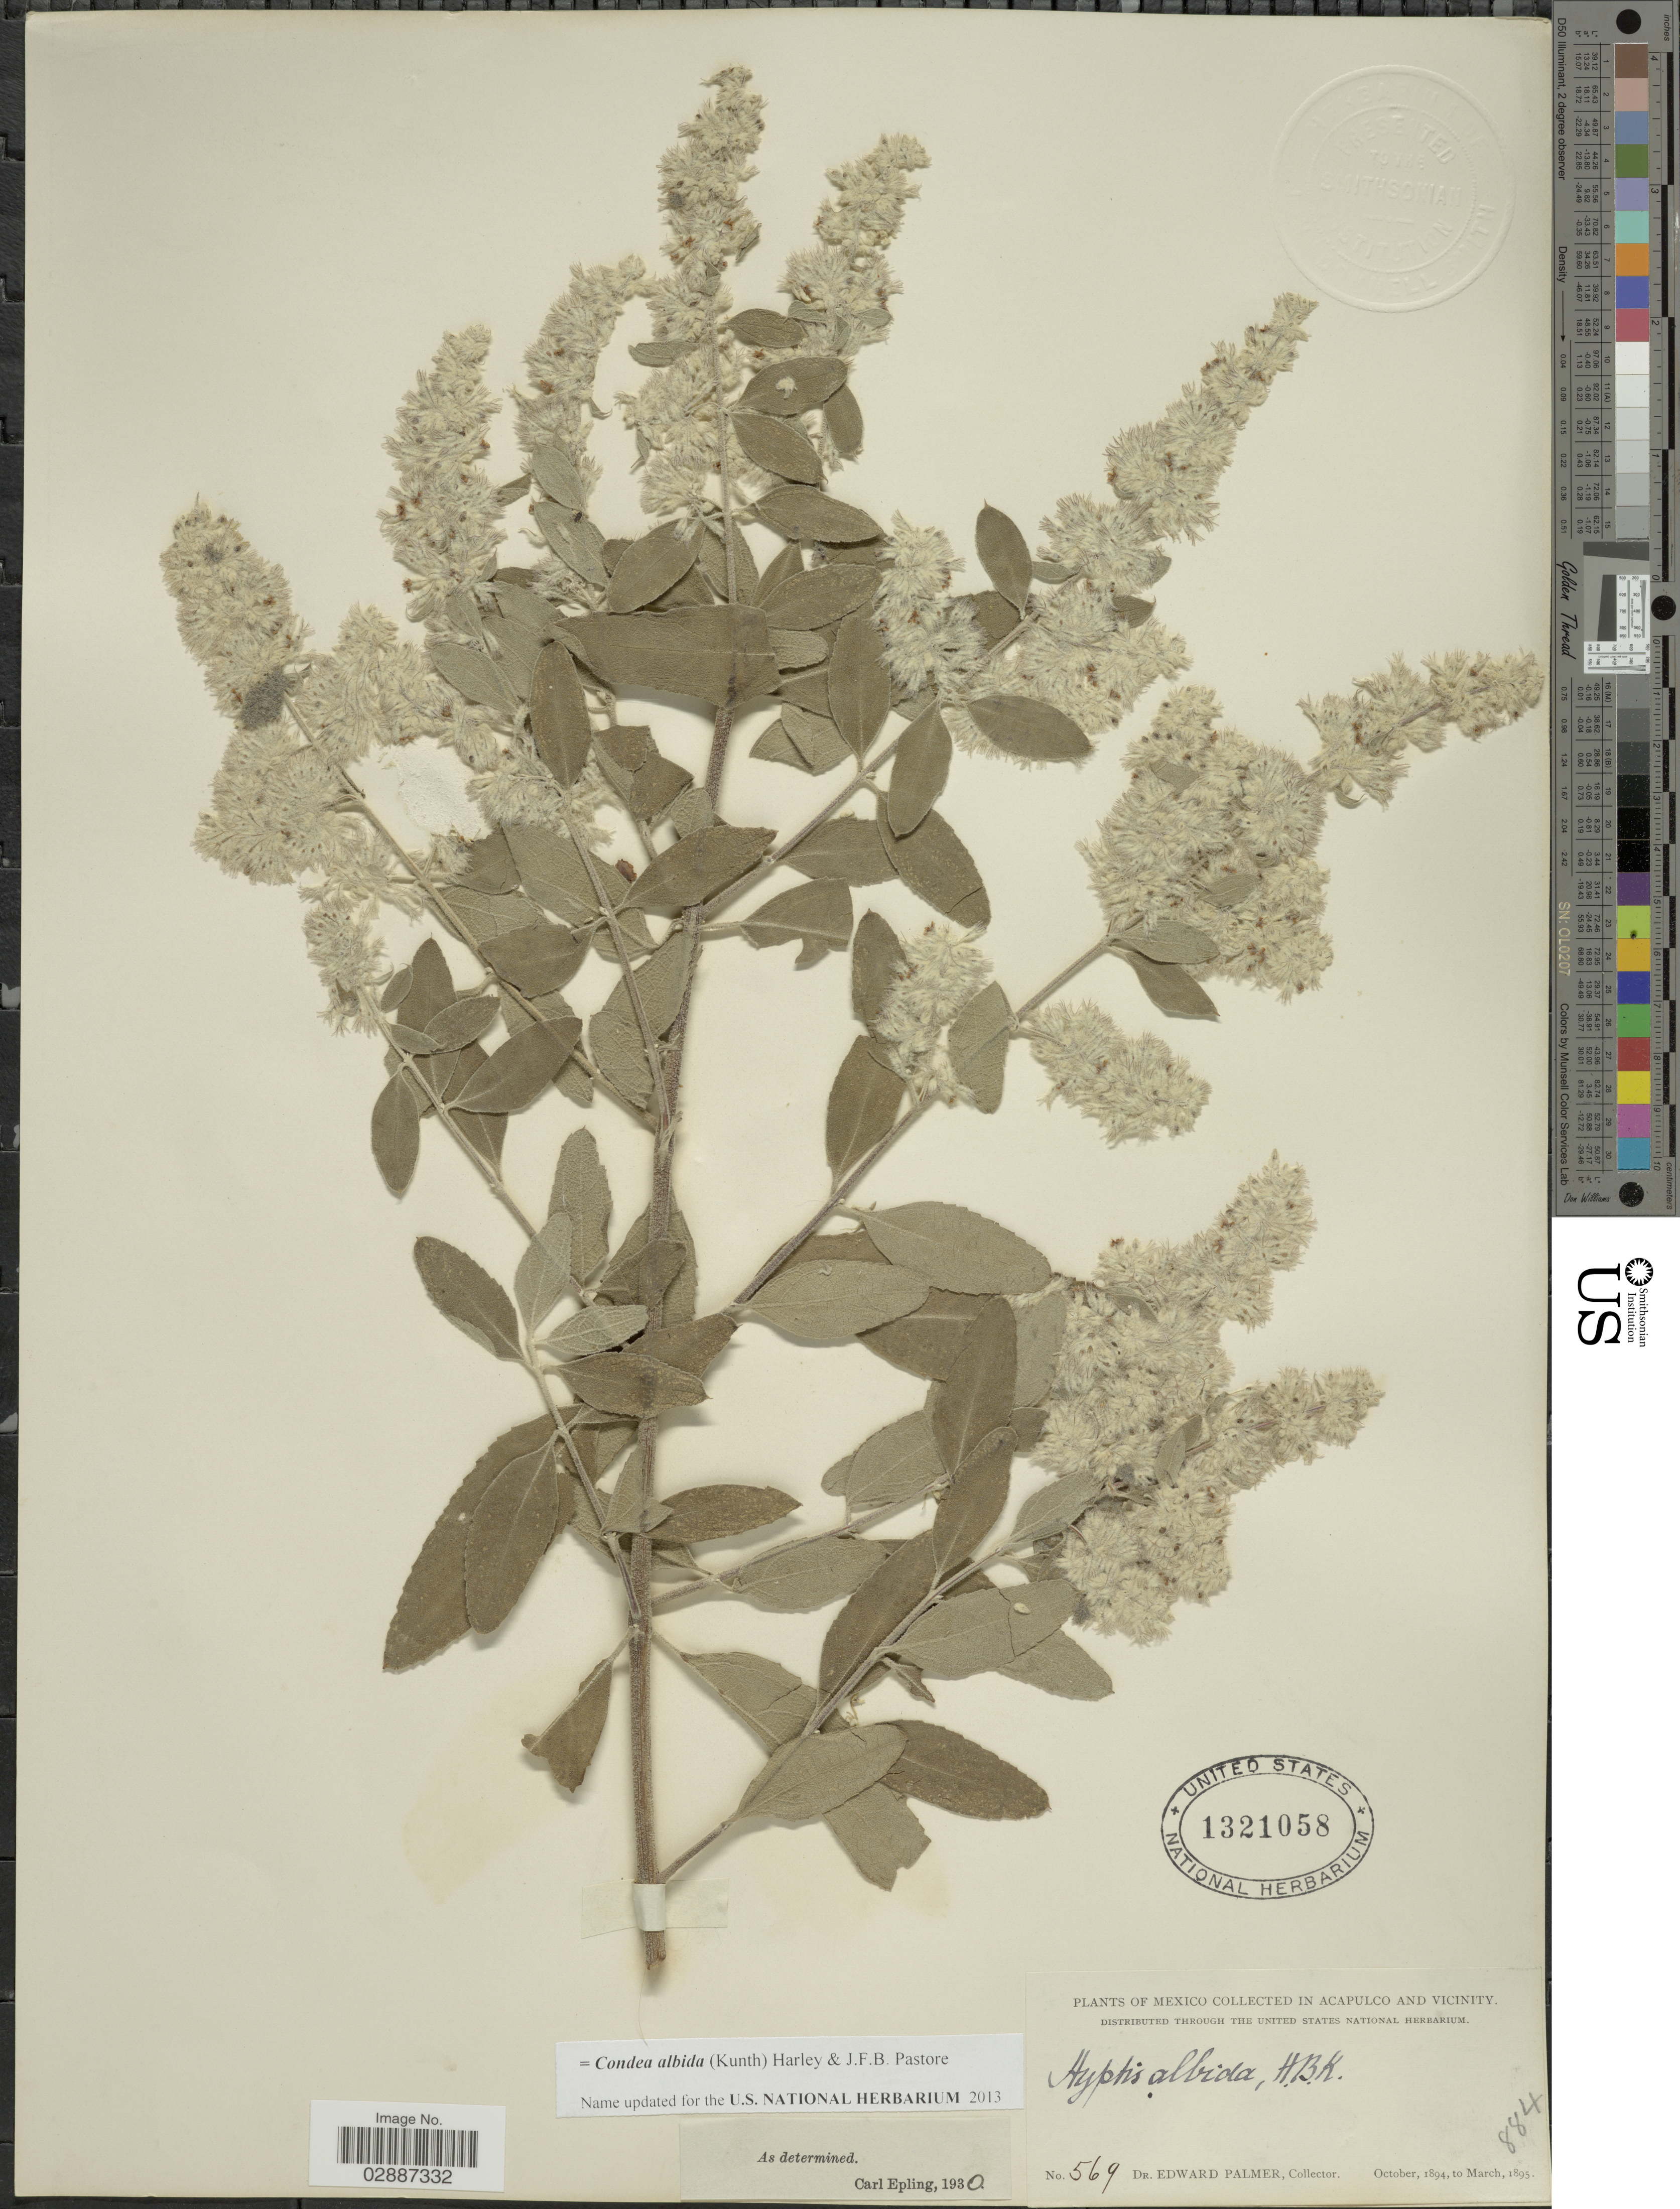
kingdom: Plantae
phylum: Tracheophyta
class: Magnoliopsida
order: Lamiales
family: Lamiaceae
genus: Condea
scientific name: Condea albida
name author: (Kunth) Harley & J.F.B. Pastore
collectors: E. Palmer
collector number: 569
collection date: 1894-10/1895-03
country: Mexico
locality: Acapulco and vicinity.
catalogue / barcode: US 1321058